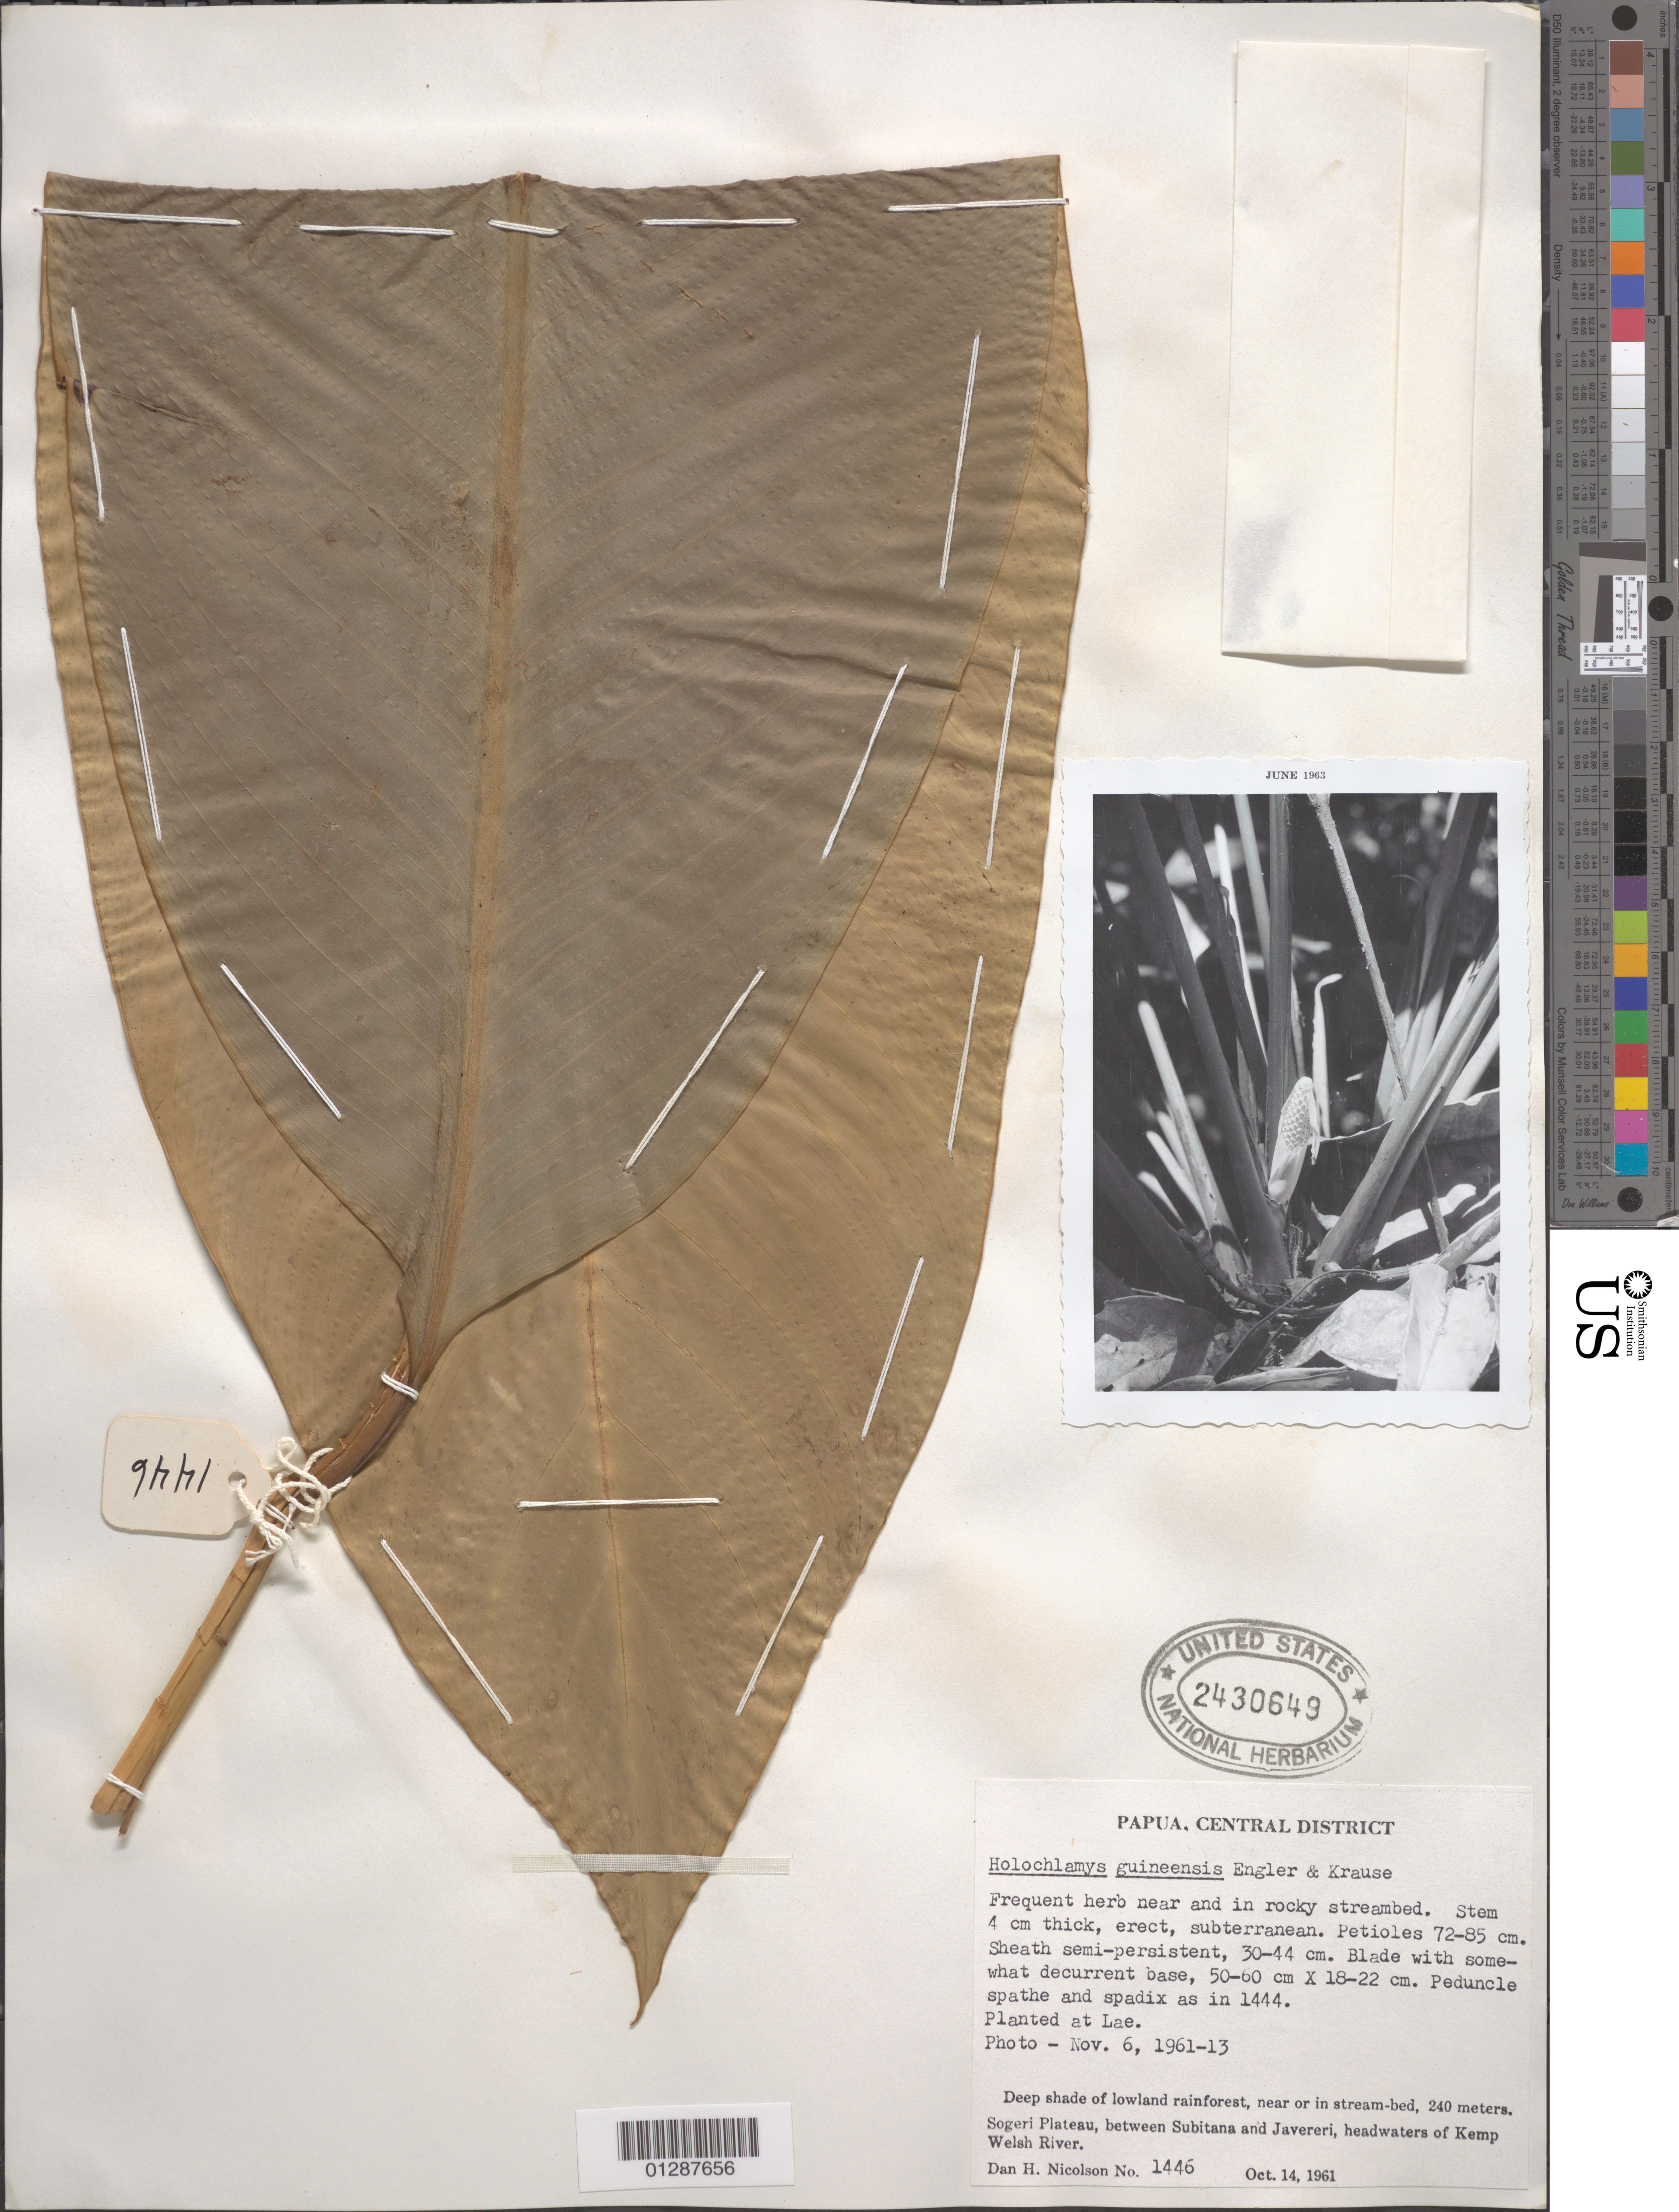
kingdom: Plantae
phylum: Tracheophyta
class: Liliopsida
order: Alismatales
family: Araceae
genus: Holochlamys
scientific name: Holochlamys beccarii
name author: Engl.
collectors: D. H. Nicolson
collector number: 1446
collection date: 1961-10-14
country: Papua New Guinea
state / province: Central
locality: Papua, Central District. Sogeri Plateau, between Subitana and Javereri, headwaters of Kemp Welsh River.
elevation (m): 240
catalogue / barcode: US 2430649